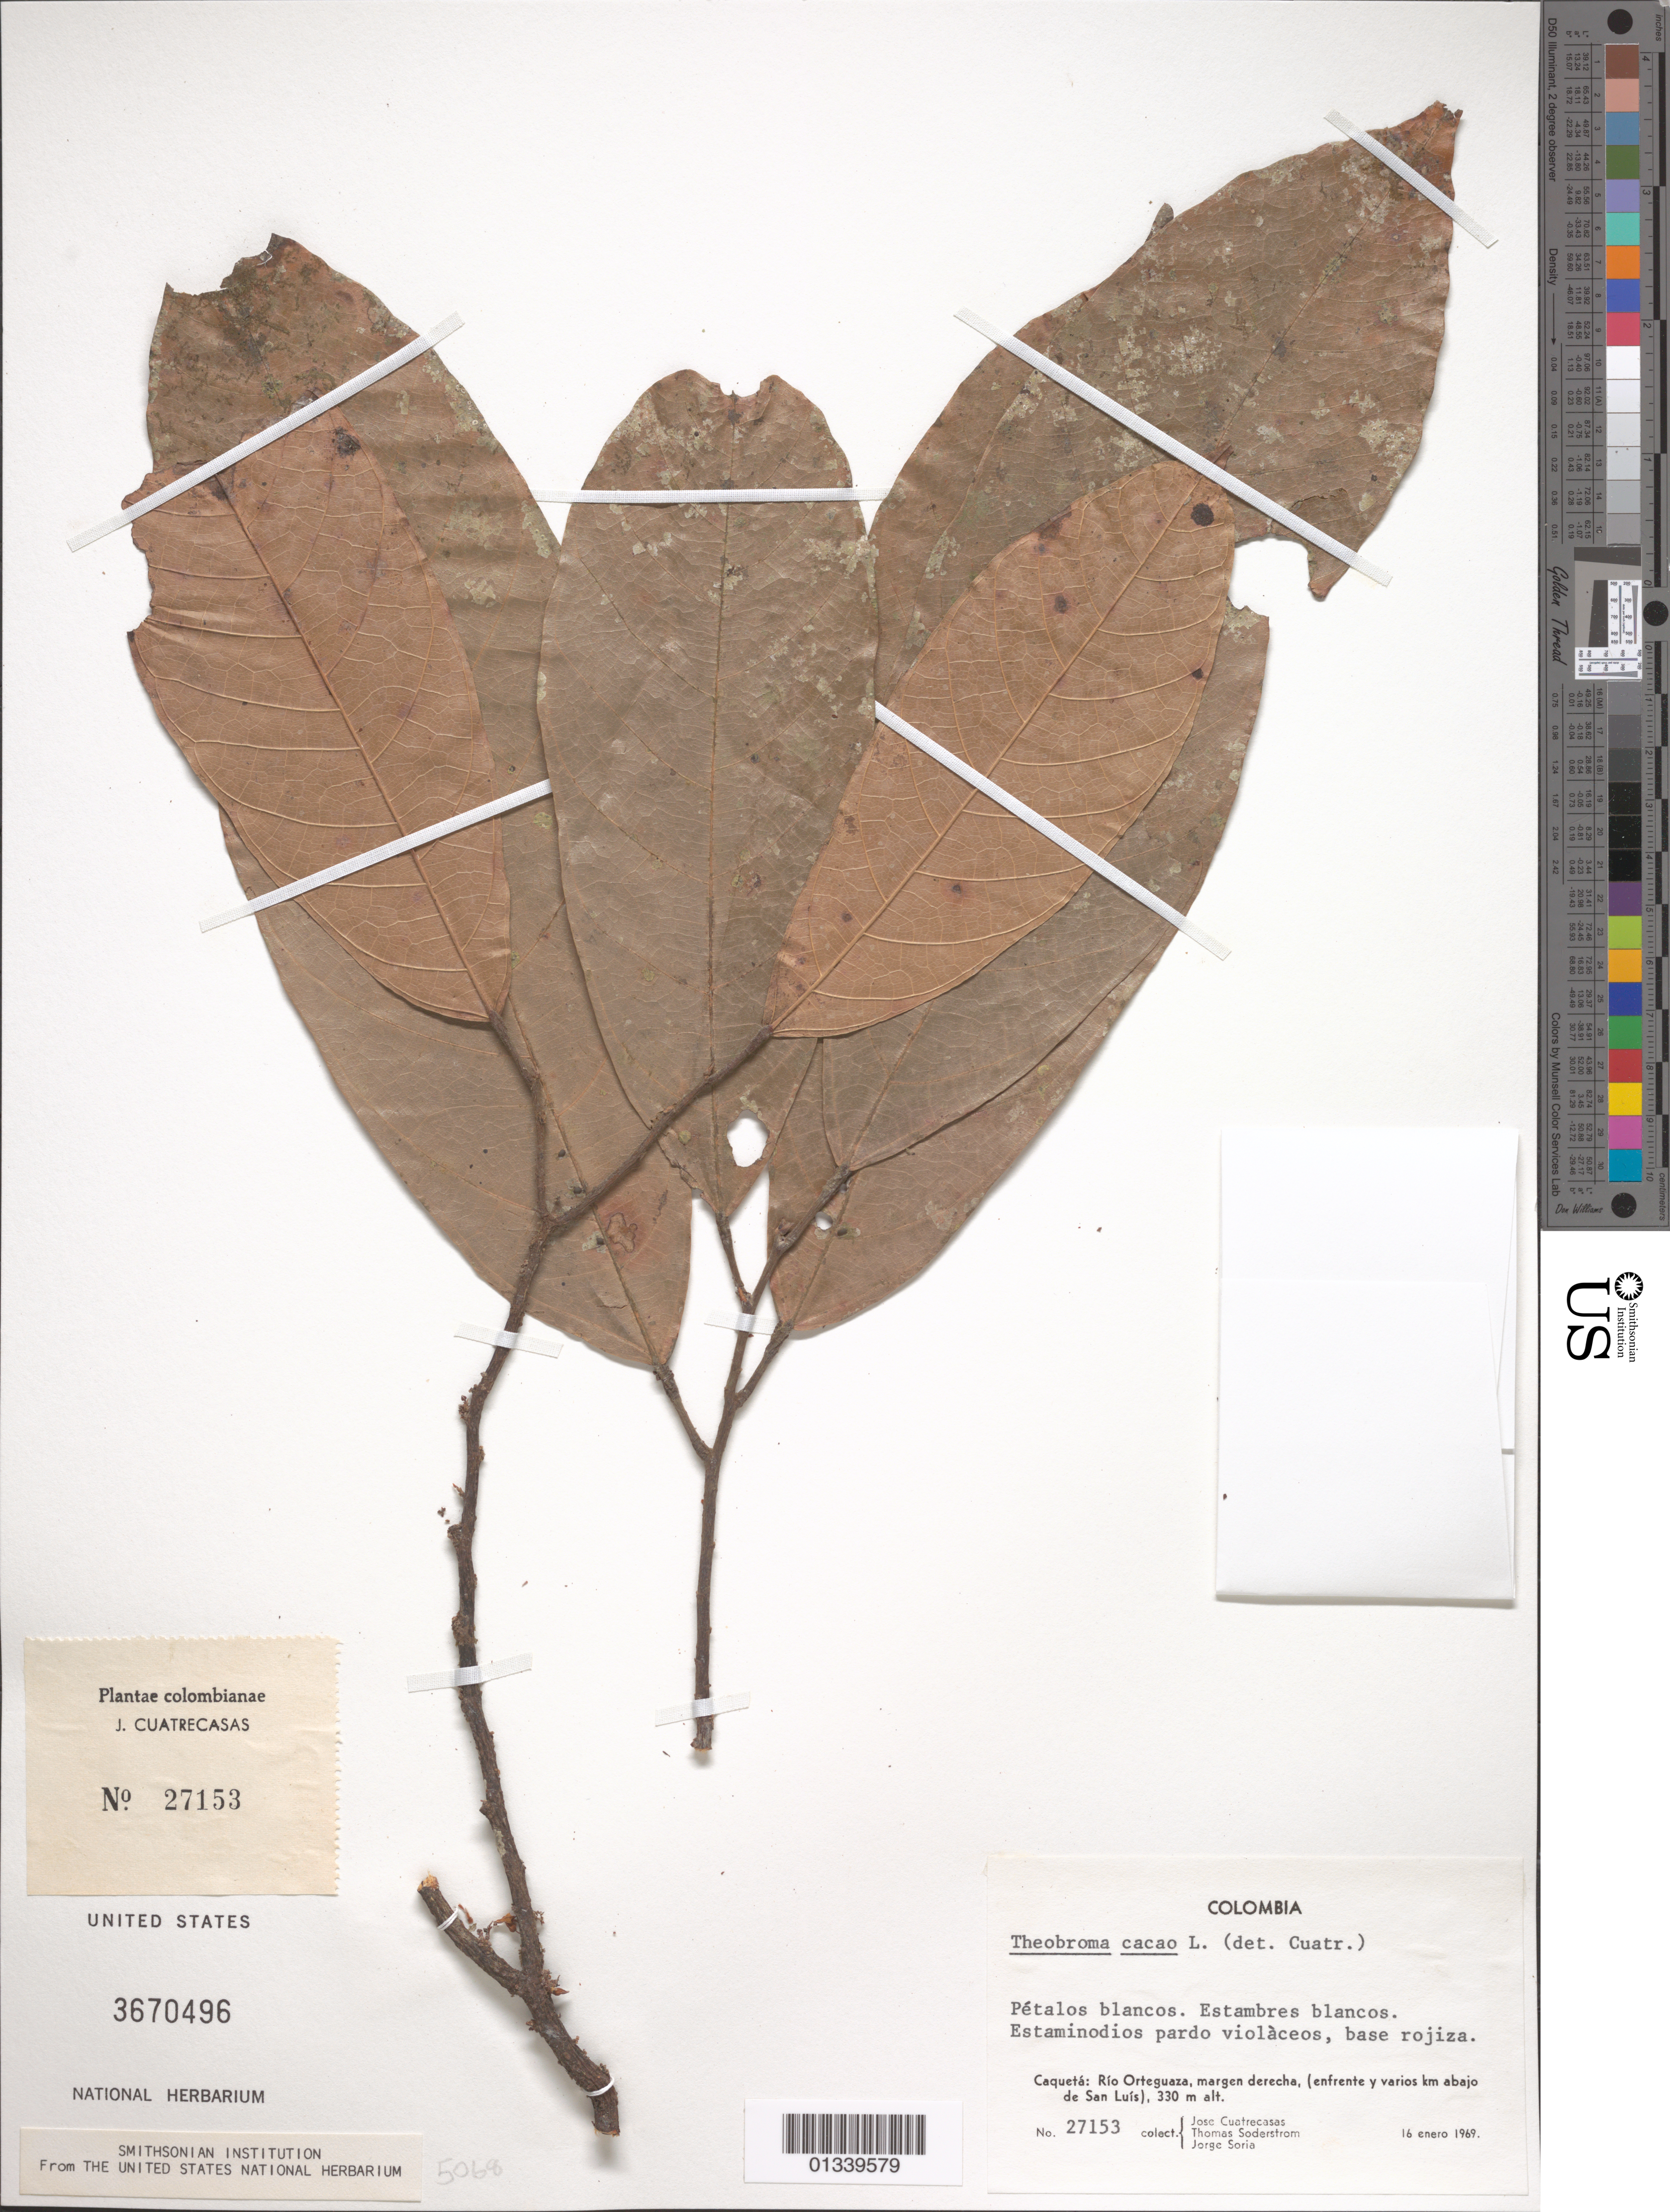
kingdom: Plantae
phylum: Tracheophyta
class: Magnoliopsida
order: Malvales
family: Malvaceae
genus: Theobroma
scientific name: Theobroma cacao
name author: L.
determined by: Cuatrecasas, J.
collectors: J. Cuatrecasas, T. R. Soderstrom & J. Soria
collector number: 27153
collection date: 1969-01-16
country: Colombia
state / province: Caqueta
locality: Rio Orteguaza, margen derecha, (enfrente y varios km. abajo de San Lui)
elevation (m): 330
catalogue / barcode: US 3670496